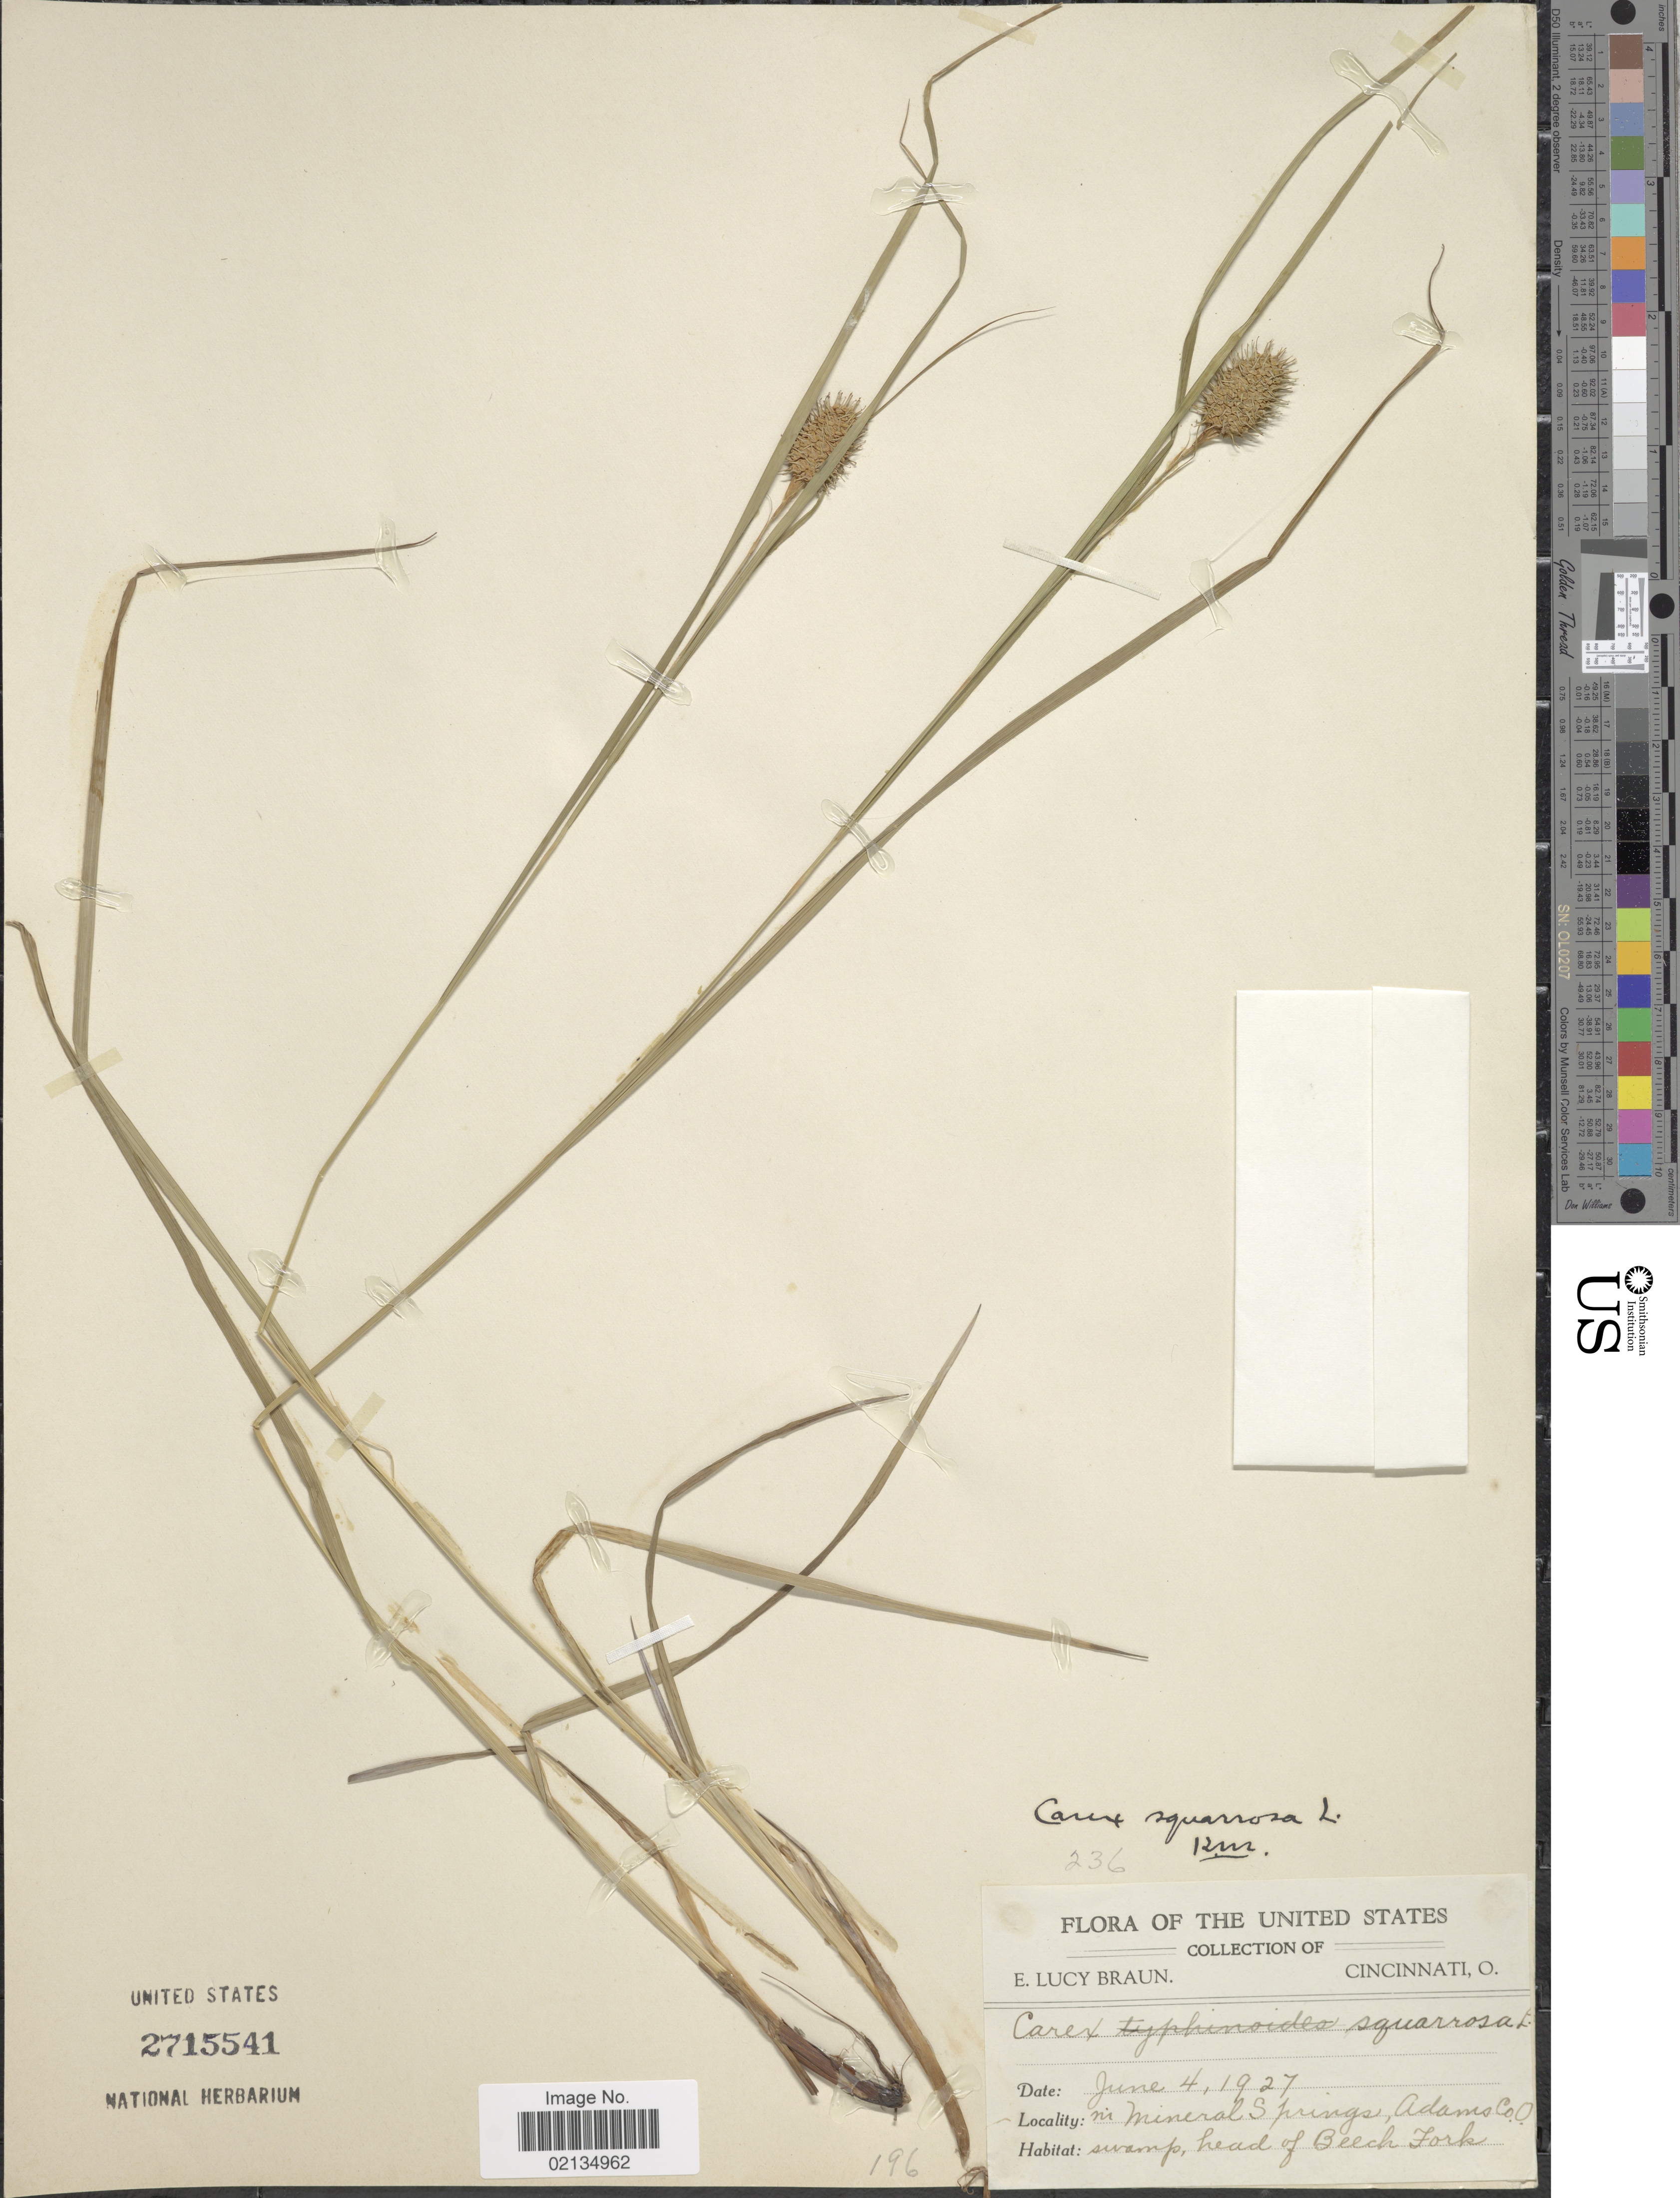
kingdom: Plantae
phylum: Tracheophyta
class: Liliopsida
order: Poales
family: Cyperaceae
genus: Carex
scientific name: Carex squarrosa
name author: L.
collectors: E. L. Braun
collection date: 1927-06-04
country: United States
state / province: Ohio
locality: In mineral Springs, Adams Co. O. swamp, head of Beach Fork.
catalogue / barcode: US 2715541